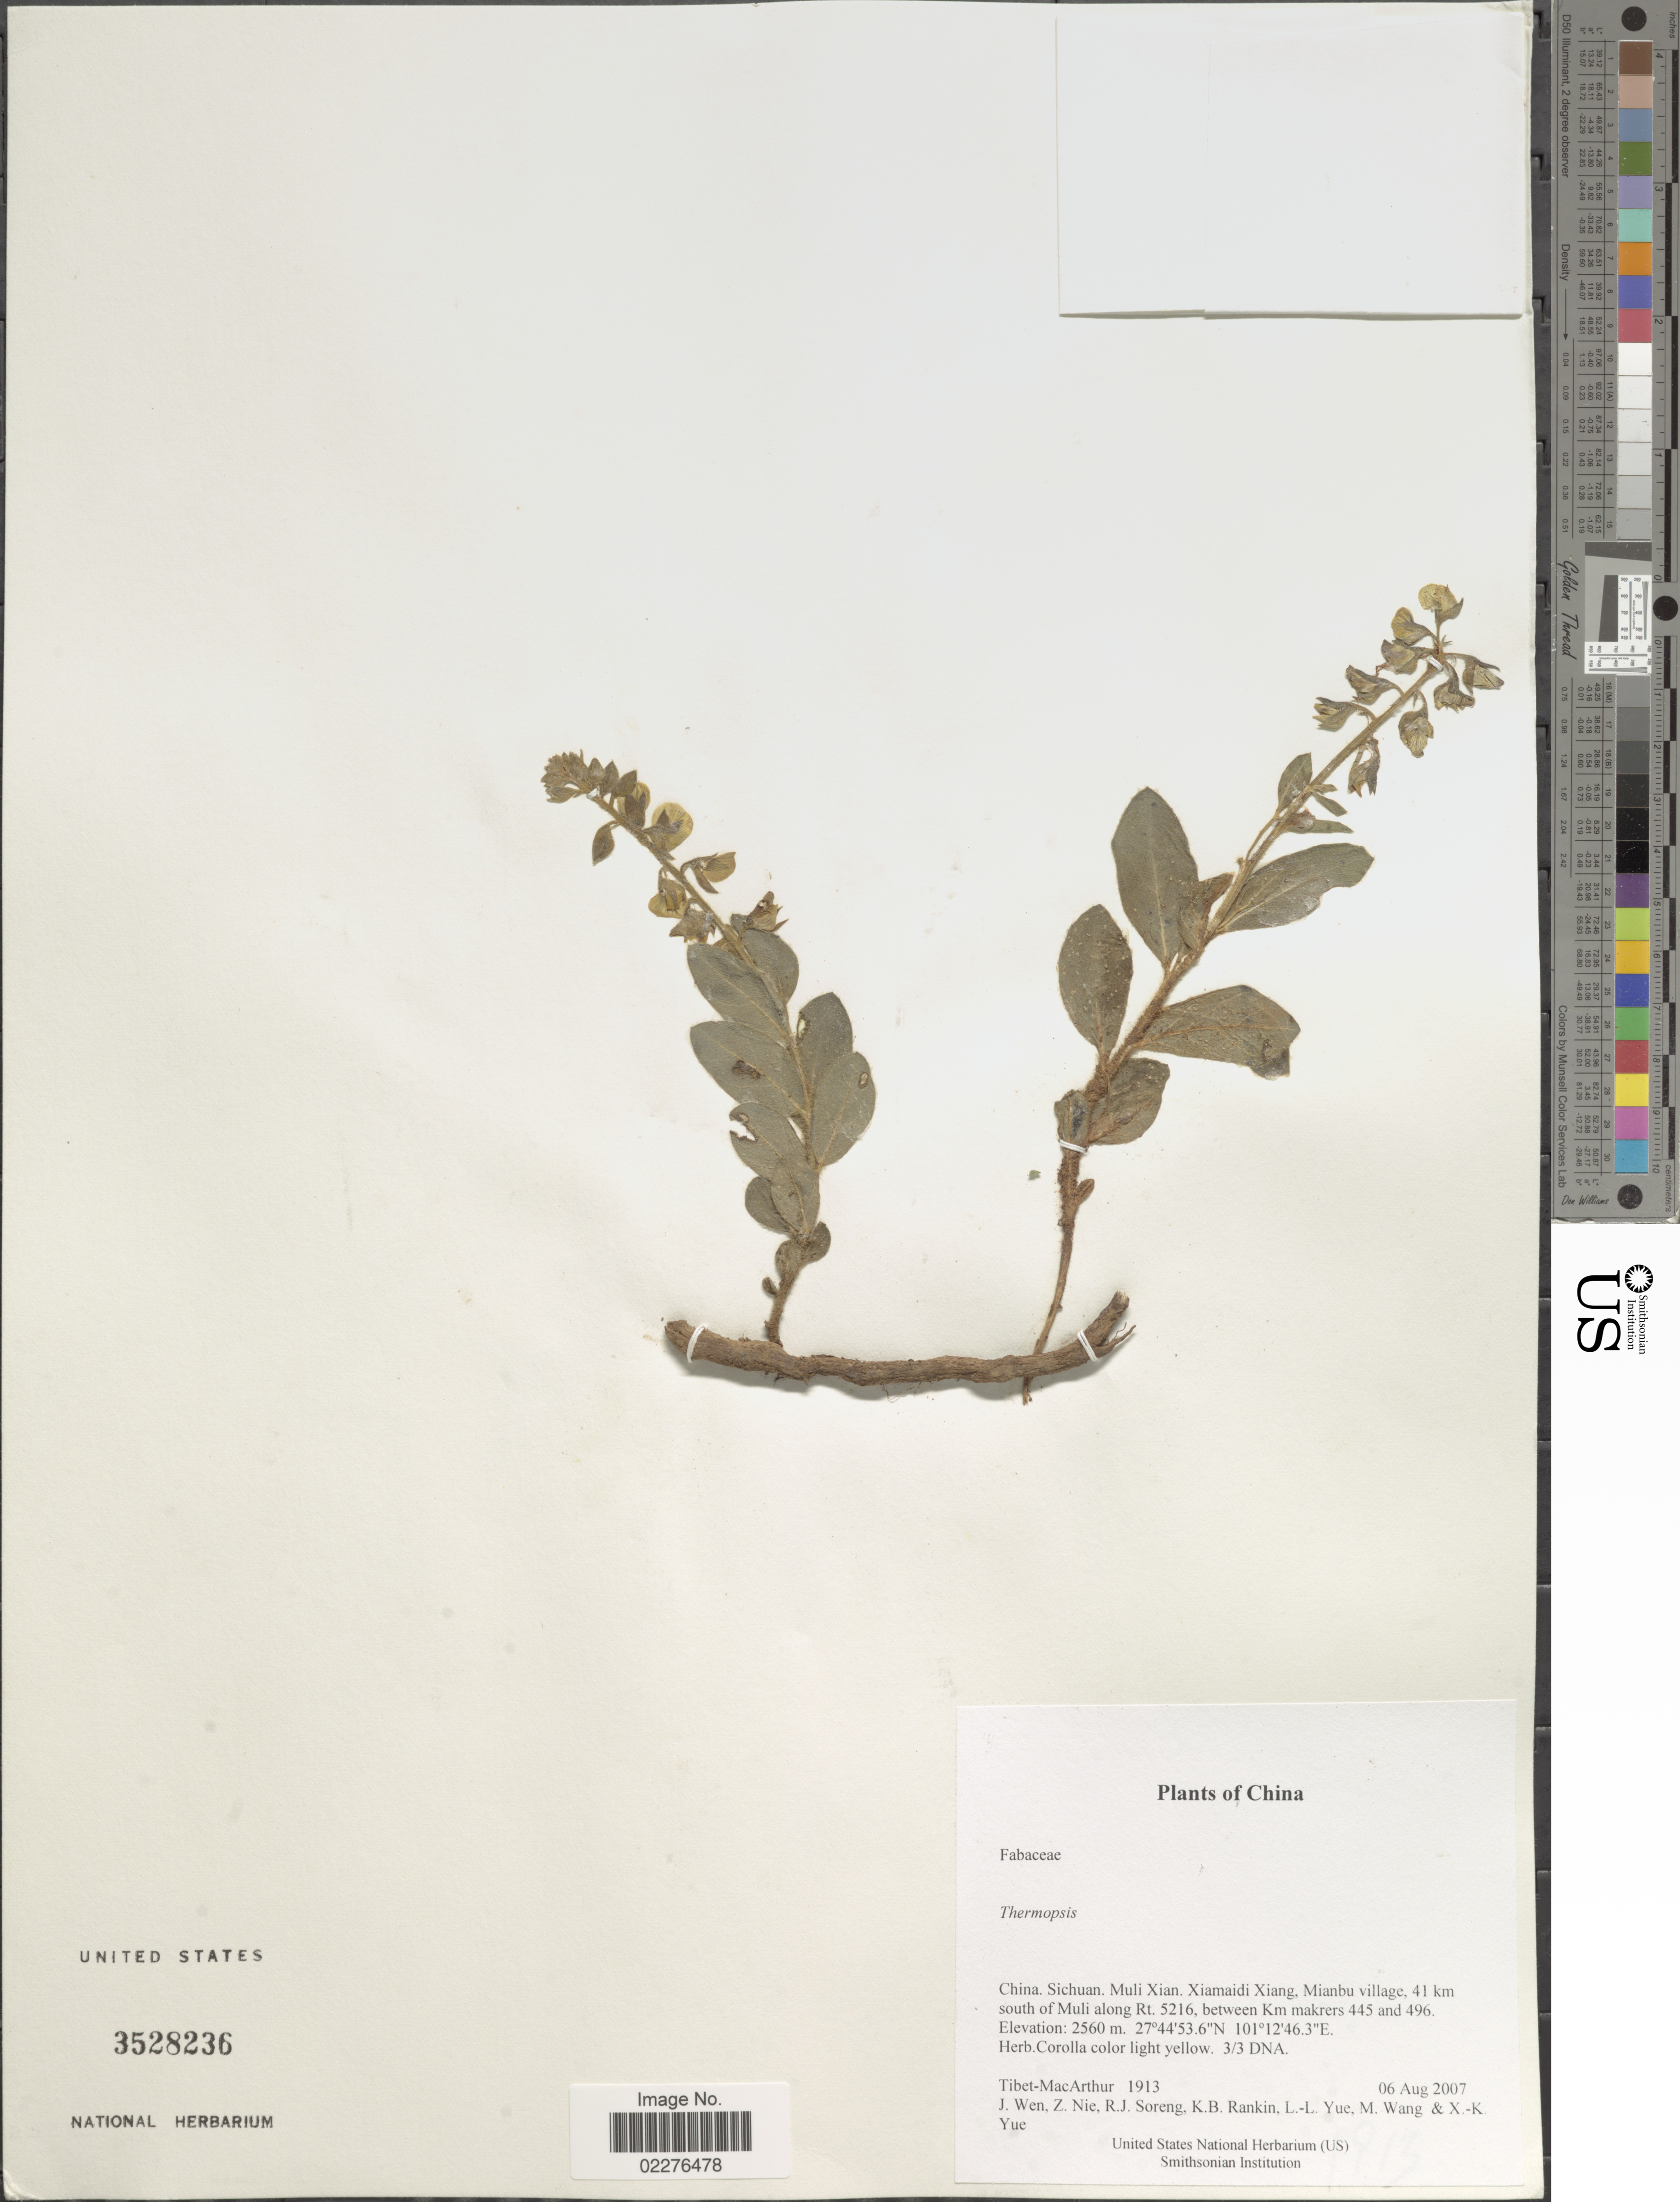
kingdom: Plantae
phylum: Tracheophyta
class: Magnoliopsida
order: Fabales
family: Fabaceae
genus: Thermopsis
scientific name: Thermopsis sp.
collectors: Tibet-MacArthur, J. Wen, Z. Nie, R. J. Soreng & et al.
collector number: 1913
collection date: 2007-08-06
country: China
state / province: Sichuan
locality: Muli Xian. Xiamaidi Xiang, Mianbu village, 41 km south of Muli along Rt 5216, between Km makrers 445 and 496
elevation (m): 2560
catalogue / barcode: US 3528236